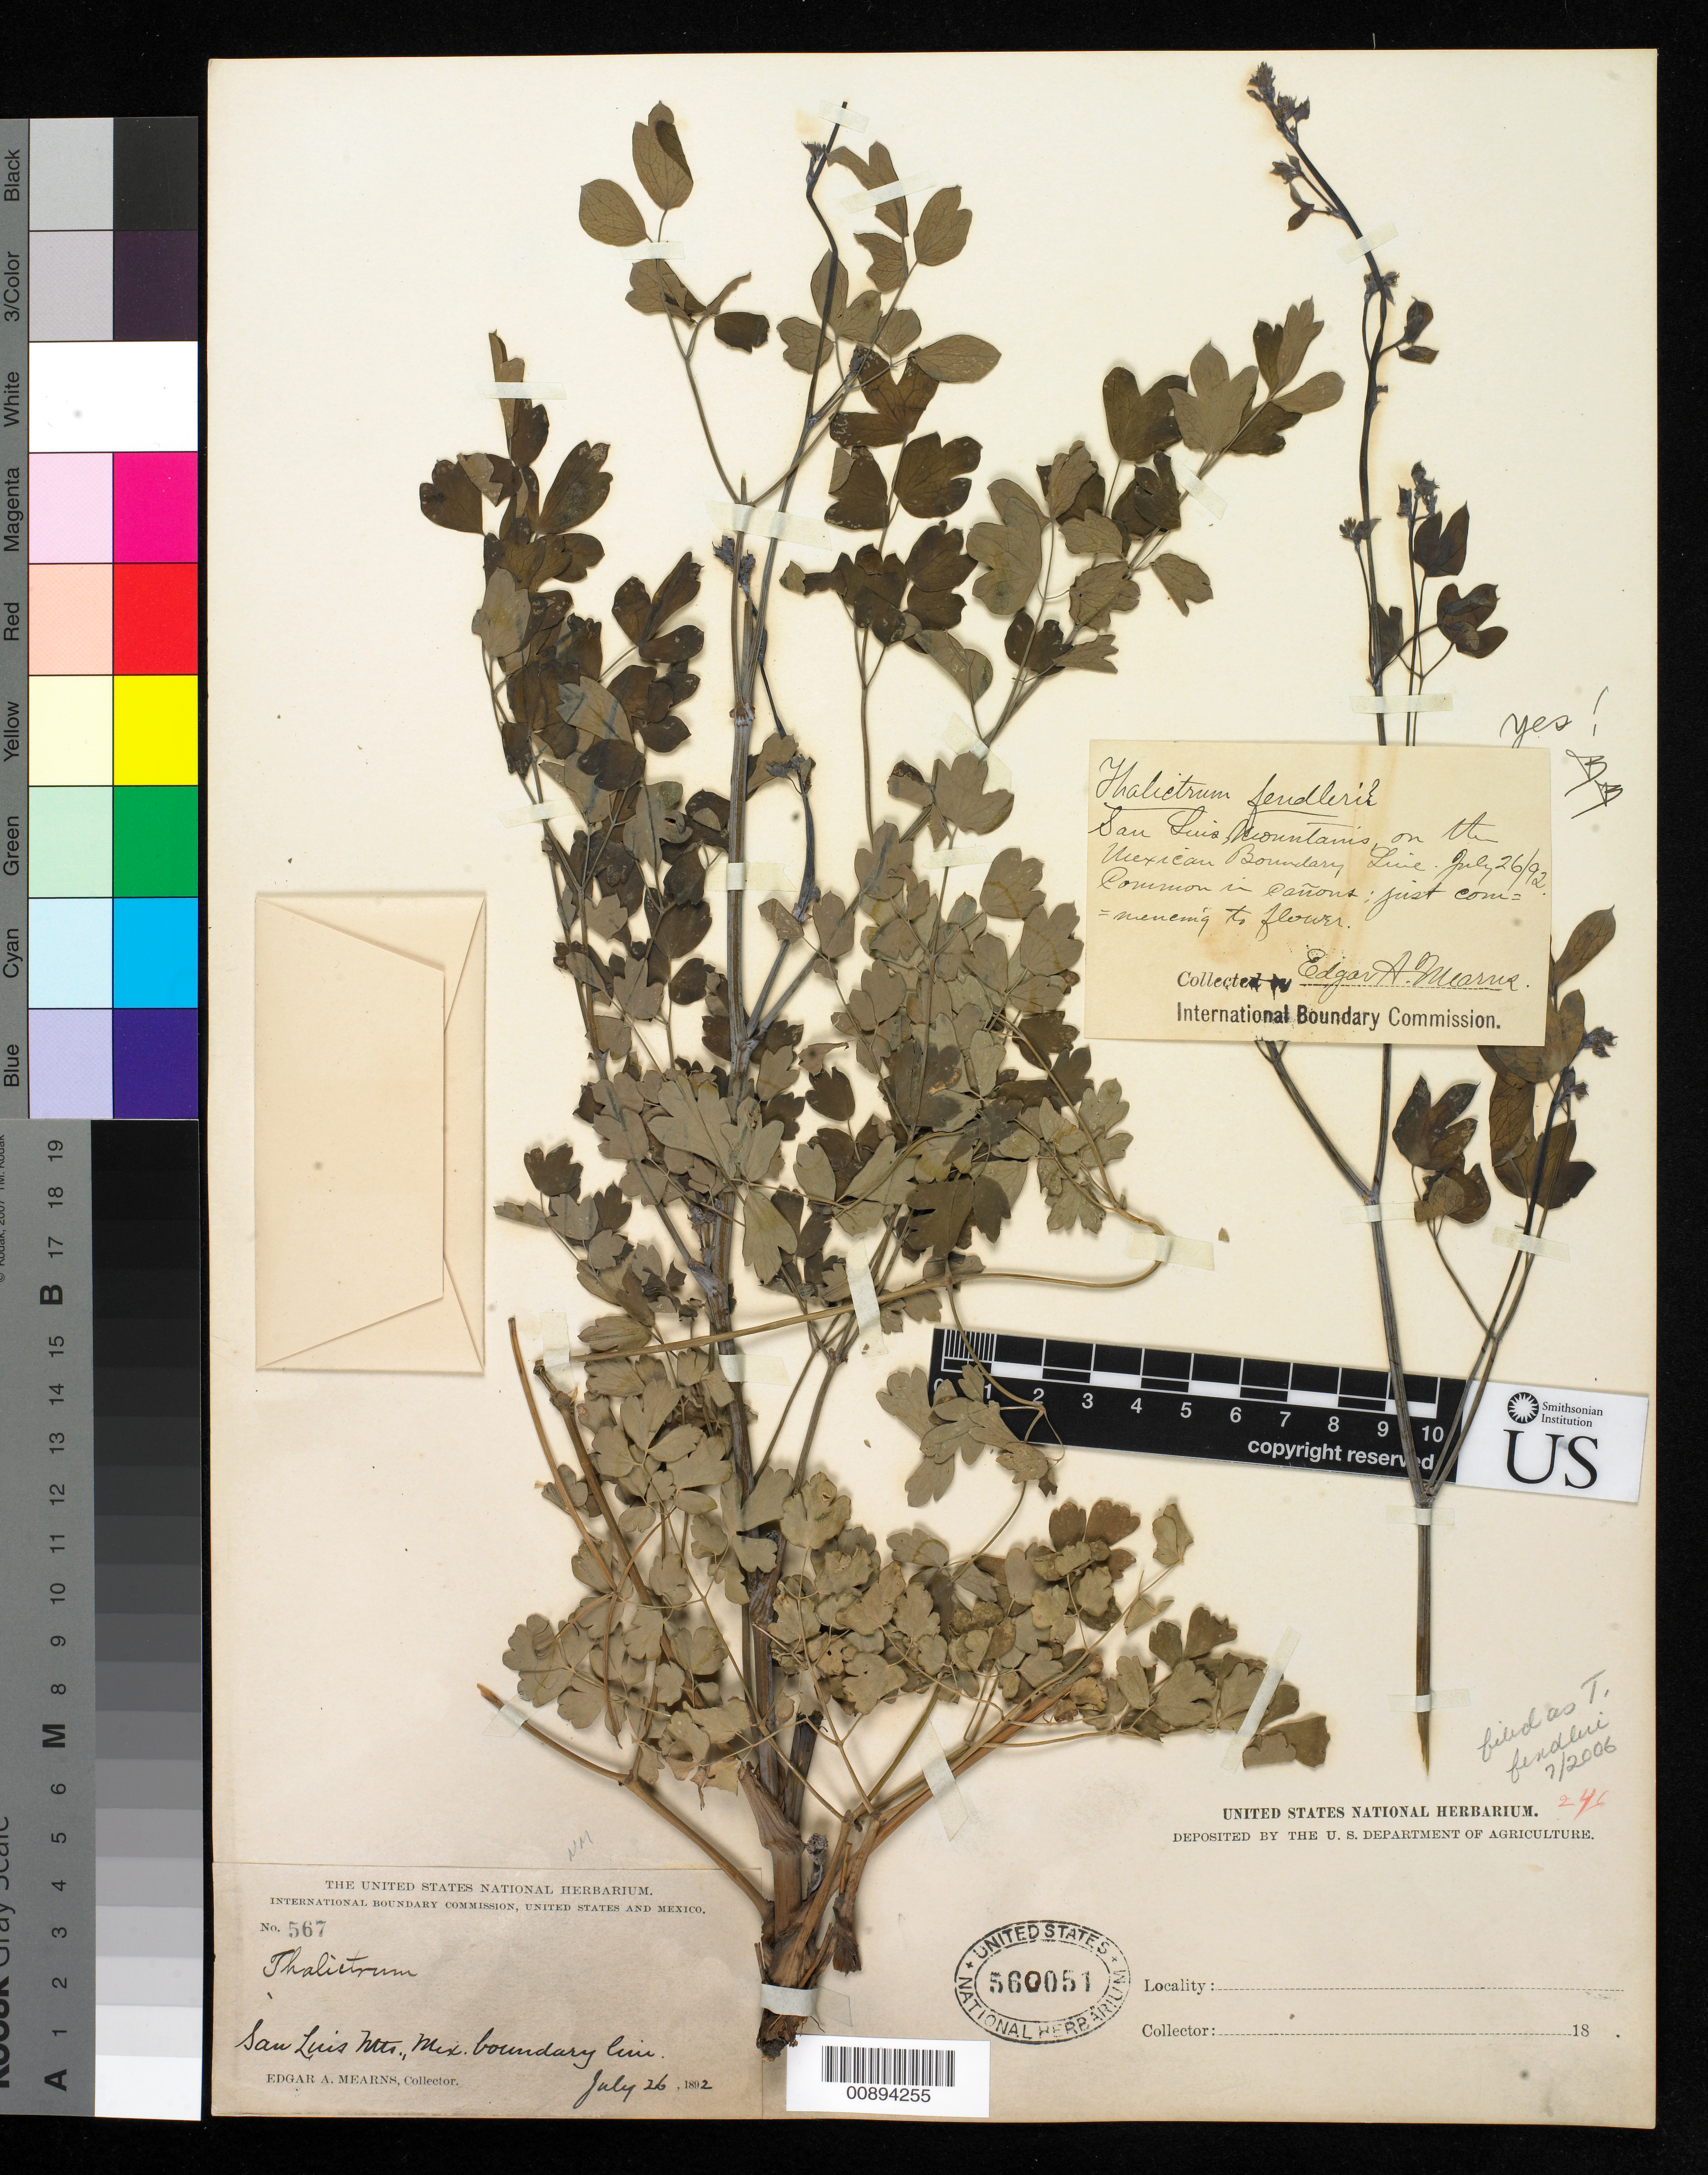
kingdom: Plantae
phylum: Tracheophyta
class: Magnoliopsida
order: Ranunculales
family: Ranunculaceae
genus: Thalictrum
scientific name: Thalictrum fendleri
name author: Engelm. ex A. Gray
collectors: E. A. Mearns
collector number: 567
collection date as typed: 26 Jul 1892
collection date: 1892-07-26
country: United States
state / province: New Mexico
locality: San Luis Mts., Mexican Boundary Line.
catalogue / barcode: US 560051